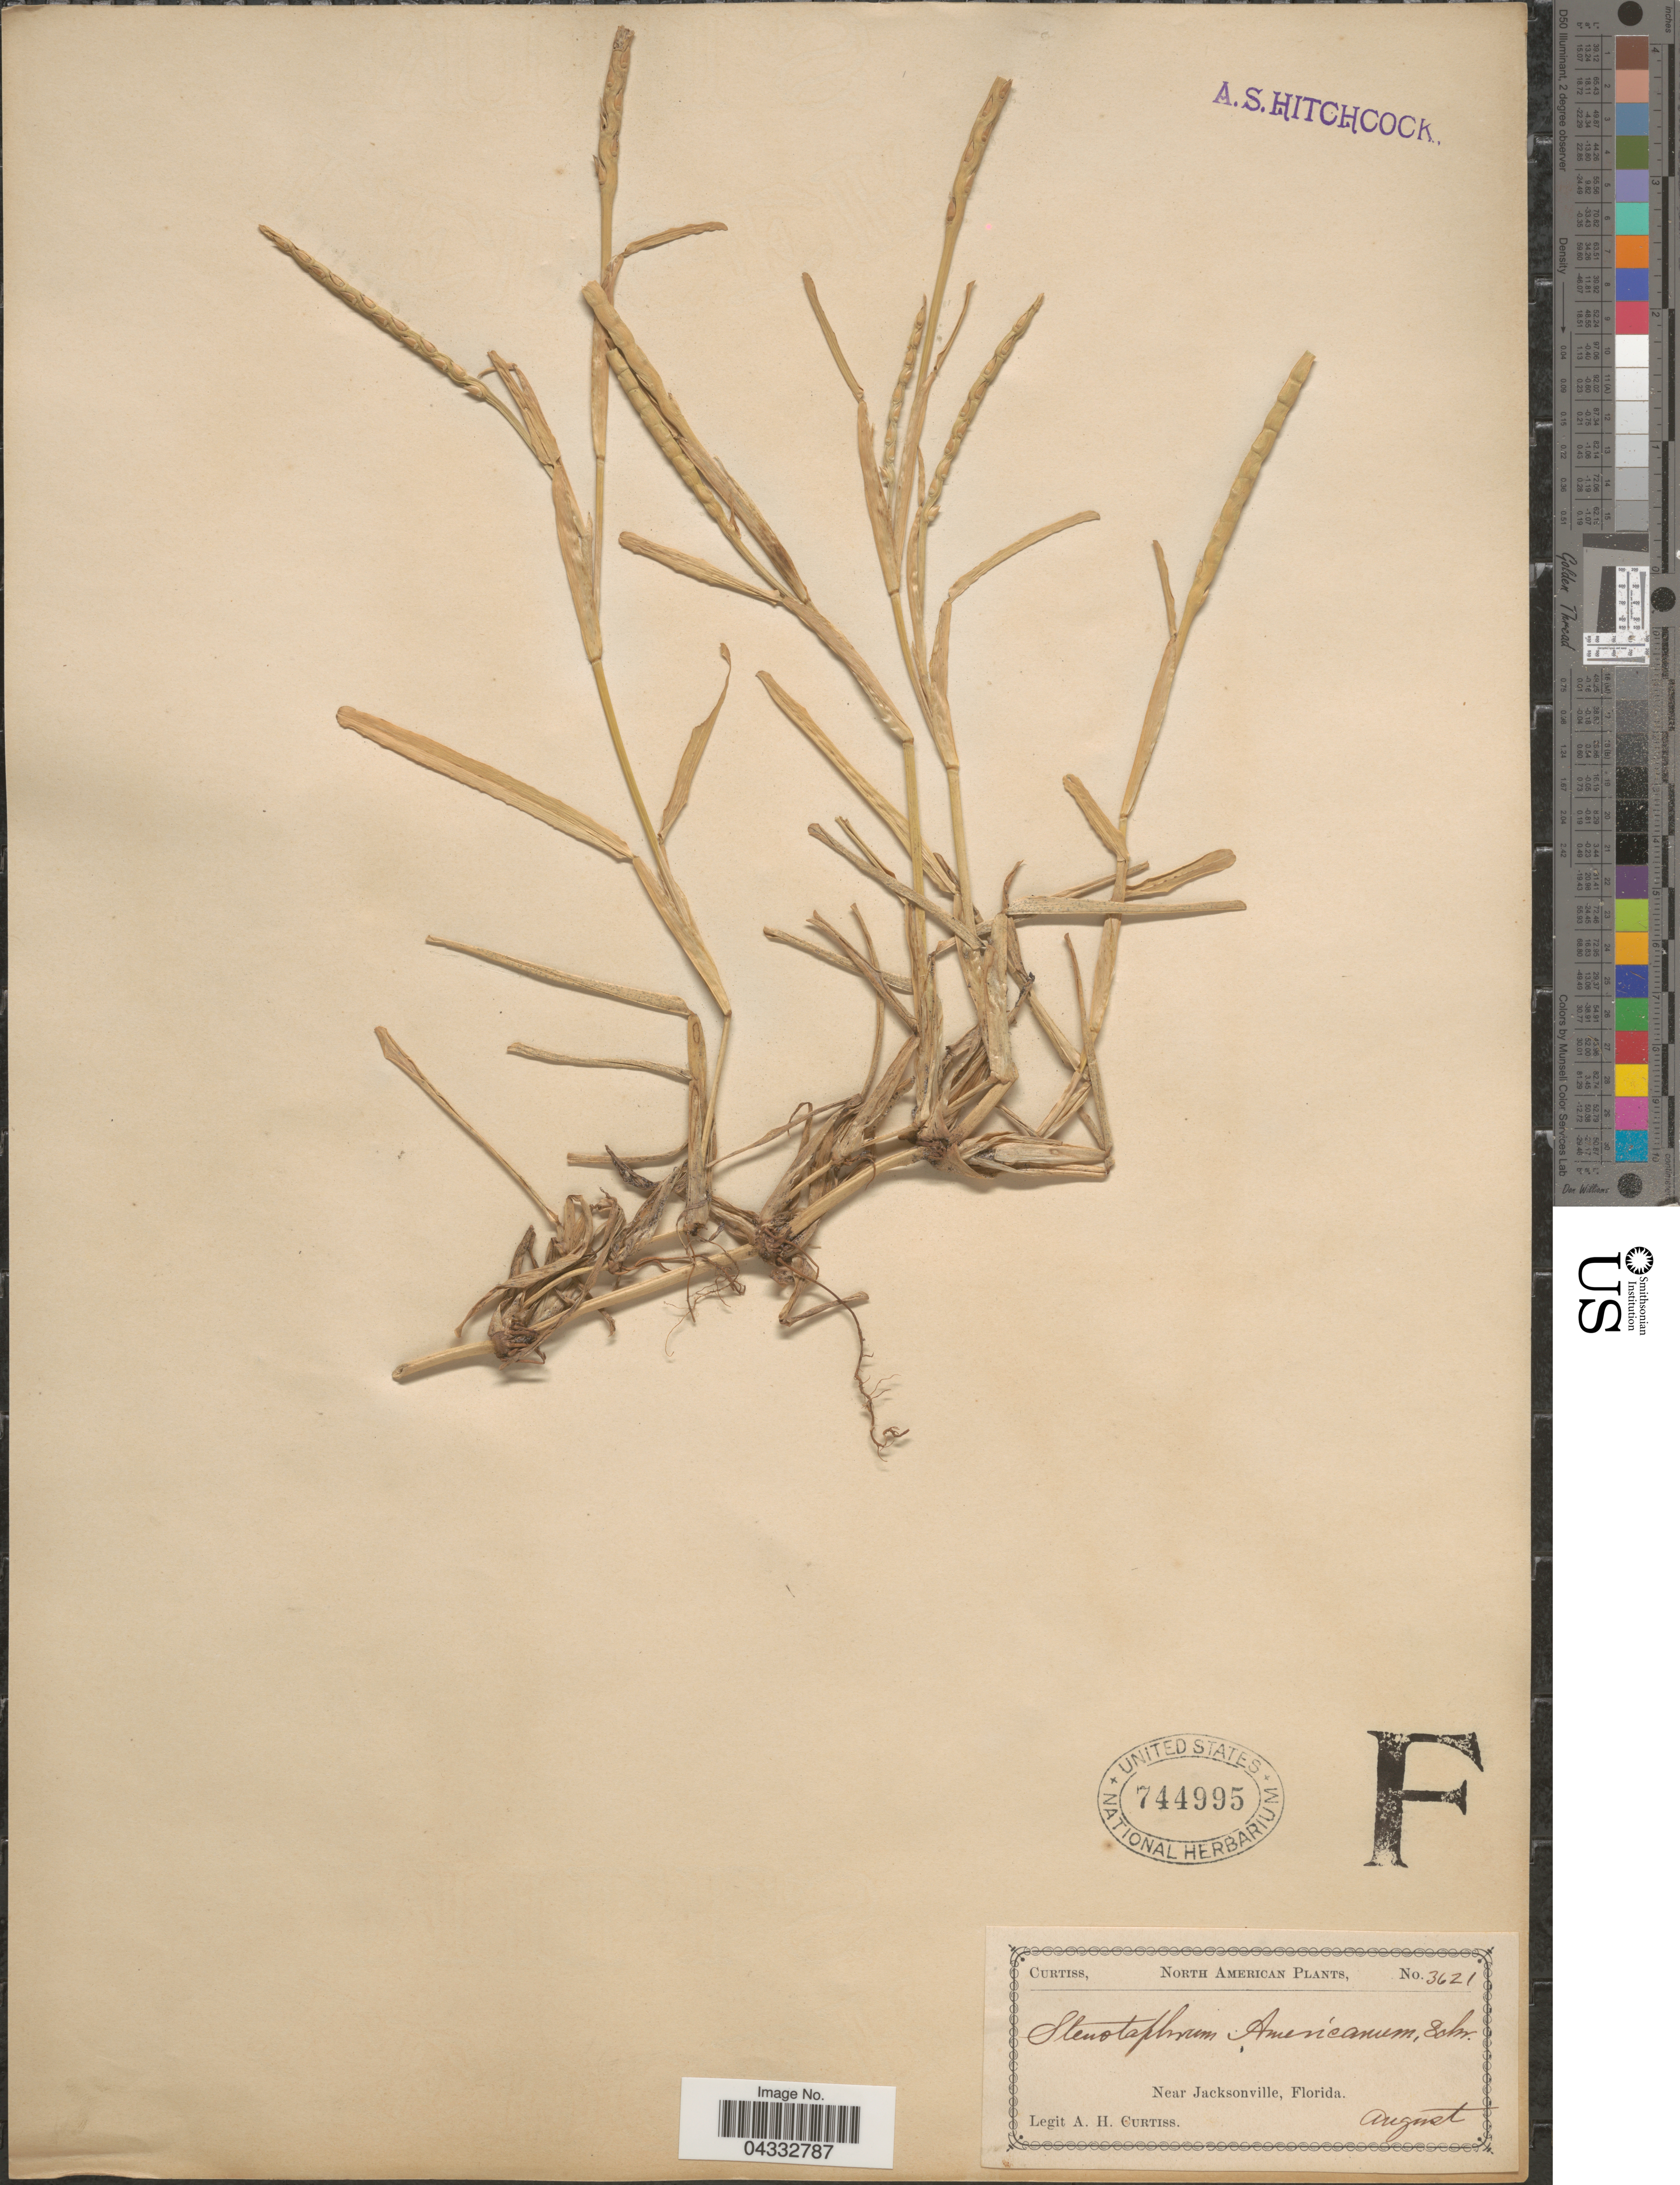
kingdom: Plantae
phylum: Tracheophyta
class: Liliopsida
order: Poales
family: Poaceae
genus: Stenotaphrum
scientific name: Stenotaphrum secundatum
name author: (Walter) Kuntze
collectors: A. H. Curtiss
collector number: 3621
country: United States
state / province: Florida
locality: Near Jacksonville.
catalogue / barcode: US 744995